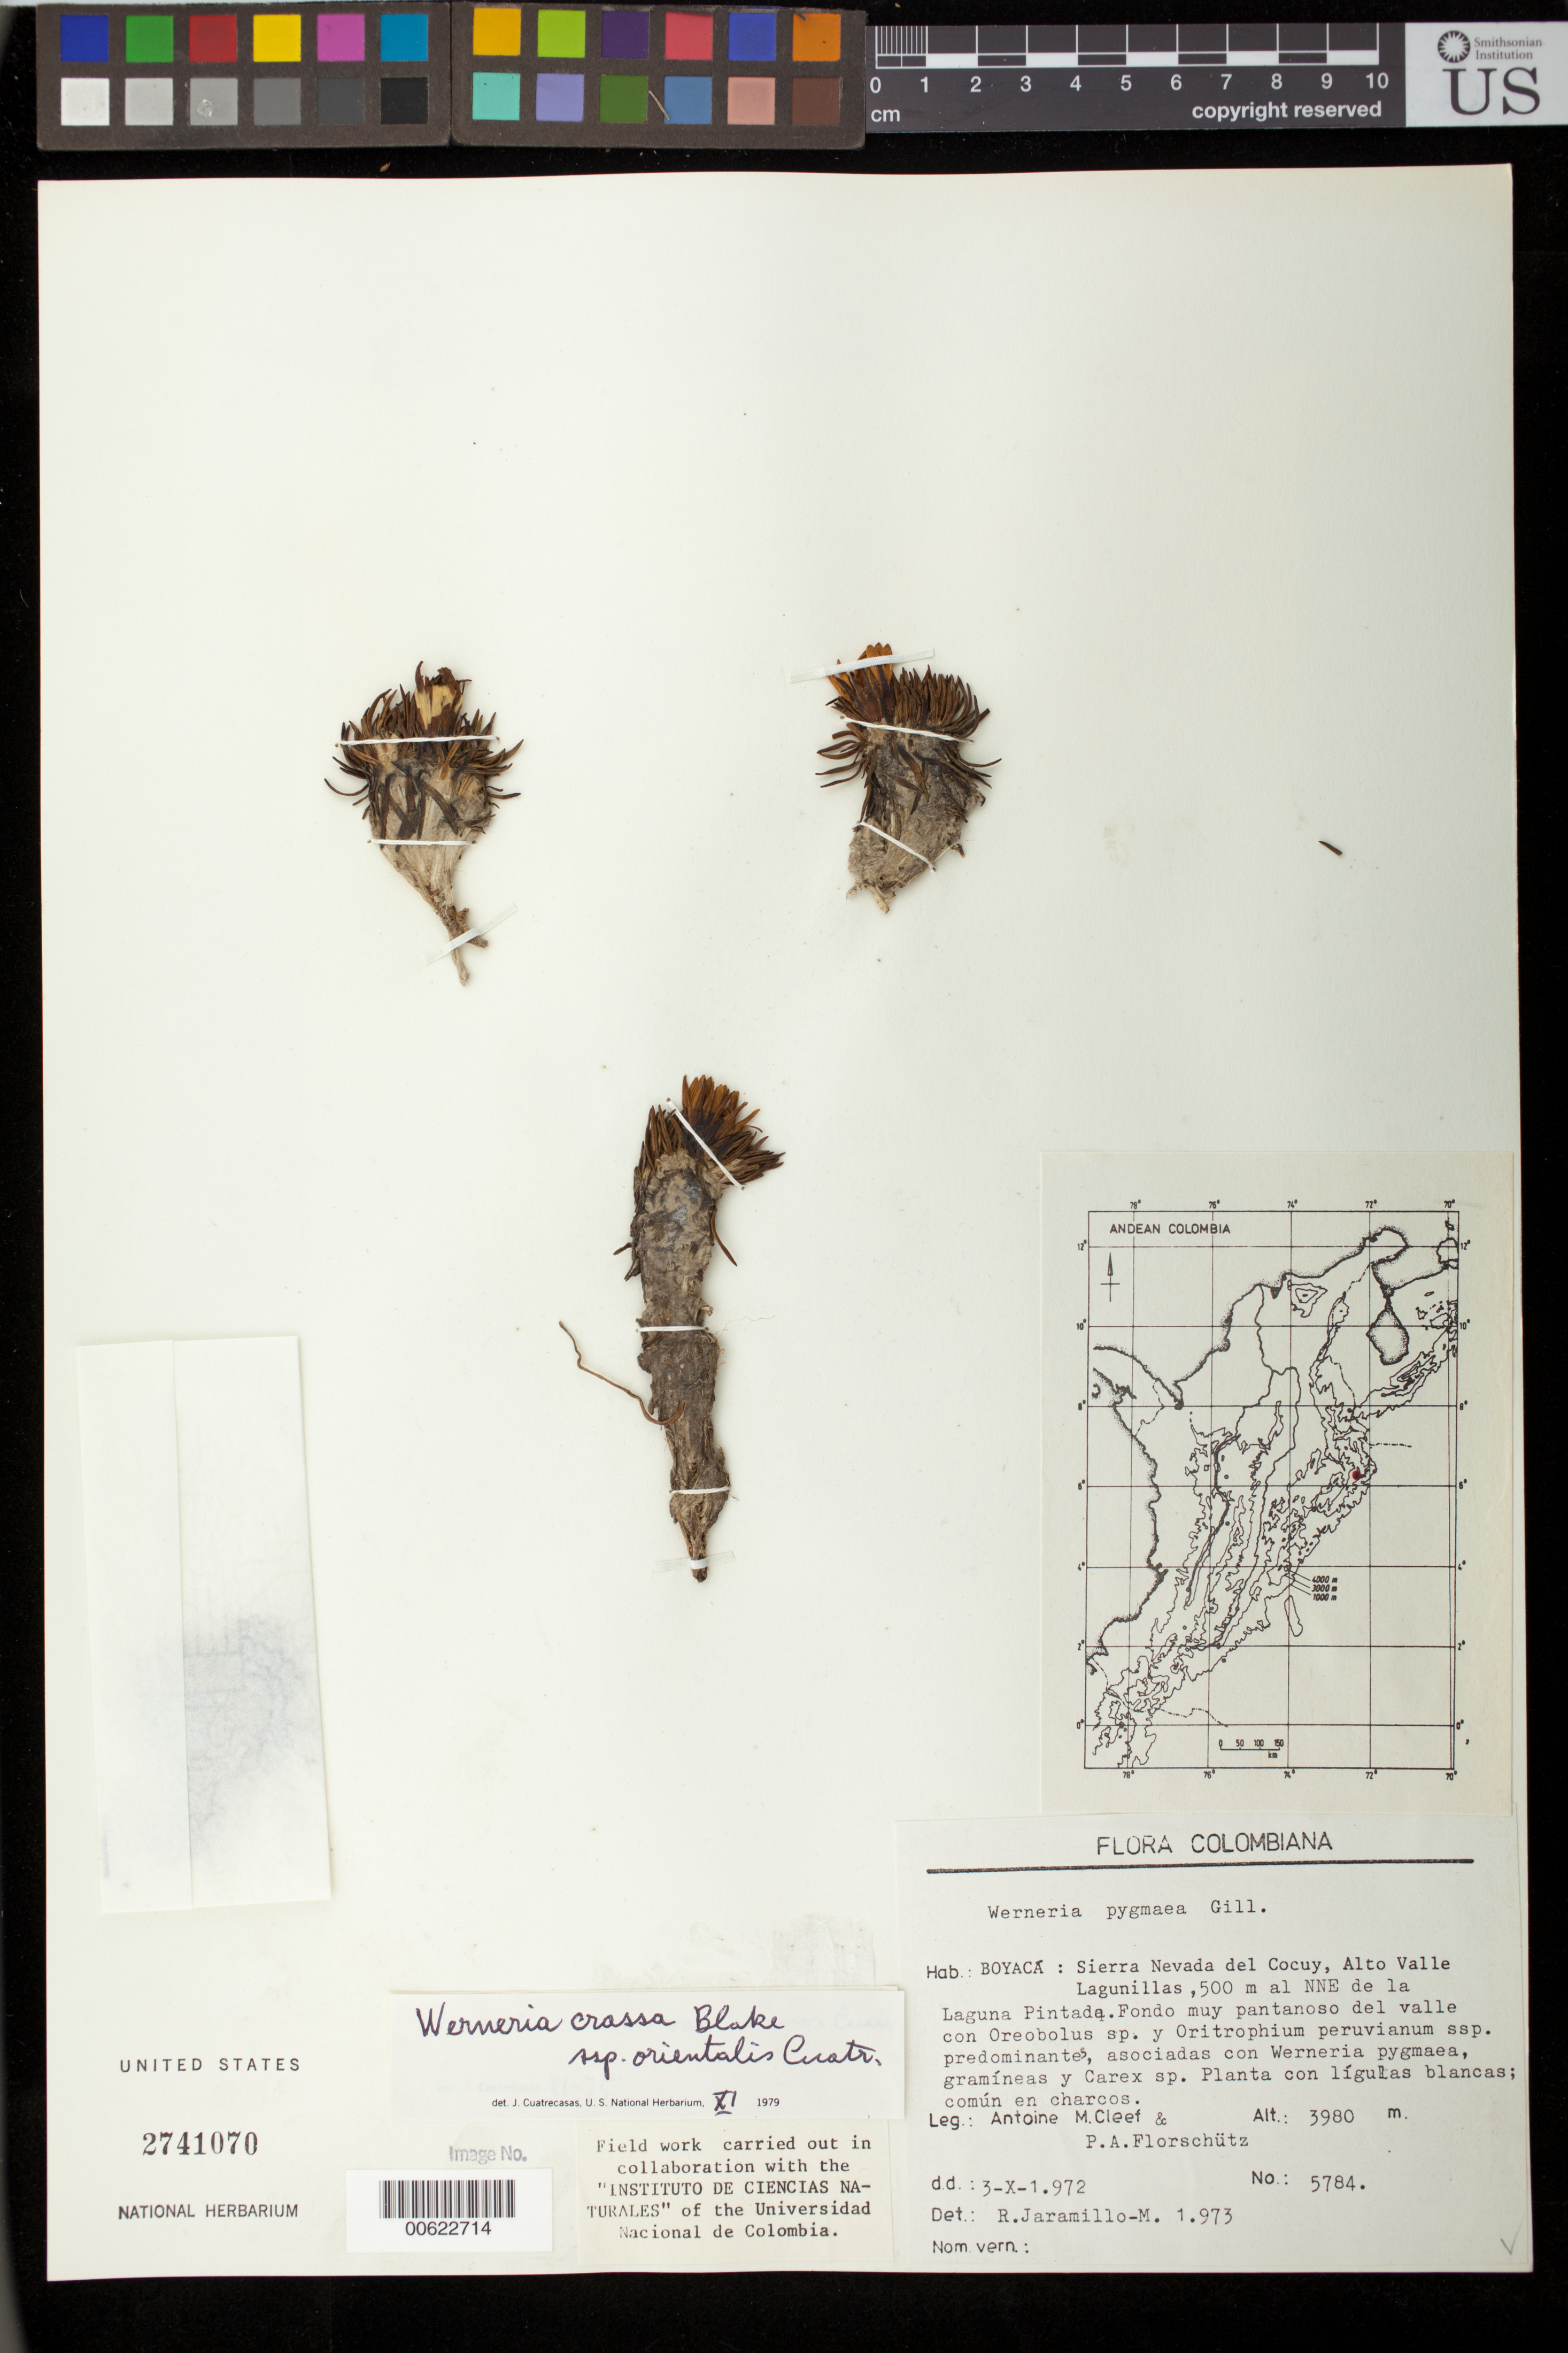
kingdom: Plantae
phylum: Tracheophyta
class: Magnoliopsida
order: Asterales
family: Asteraceae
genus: Xenophyllum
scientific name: Xenophyllum crassum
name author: (S.F. Blake) V.A. Funk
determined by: Funk, Vicki A., (BOT), Smithsonian Institution - National Museum of Natural History (UNITED STATES)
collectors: A. M. Cleef & P. Florschütz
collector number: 5784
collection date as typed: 3 October 1972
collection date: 1972-10-03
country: Colombia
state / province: Boyacá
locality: Sierra Nevada del Cocuy, Alto Valle Lagunillas, 500 m NNE de la Laguna Pintada [are coords 6 25S X 72 18W?]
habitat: Fondo muy pantanoso del valle con Oreobolus sp.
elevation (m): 3980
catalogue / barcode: US 2741070